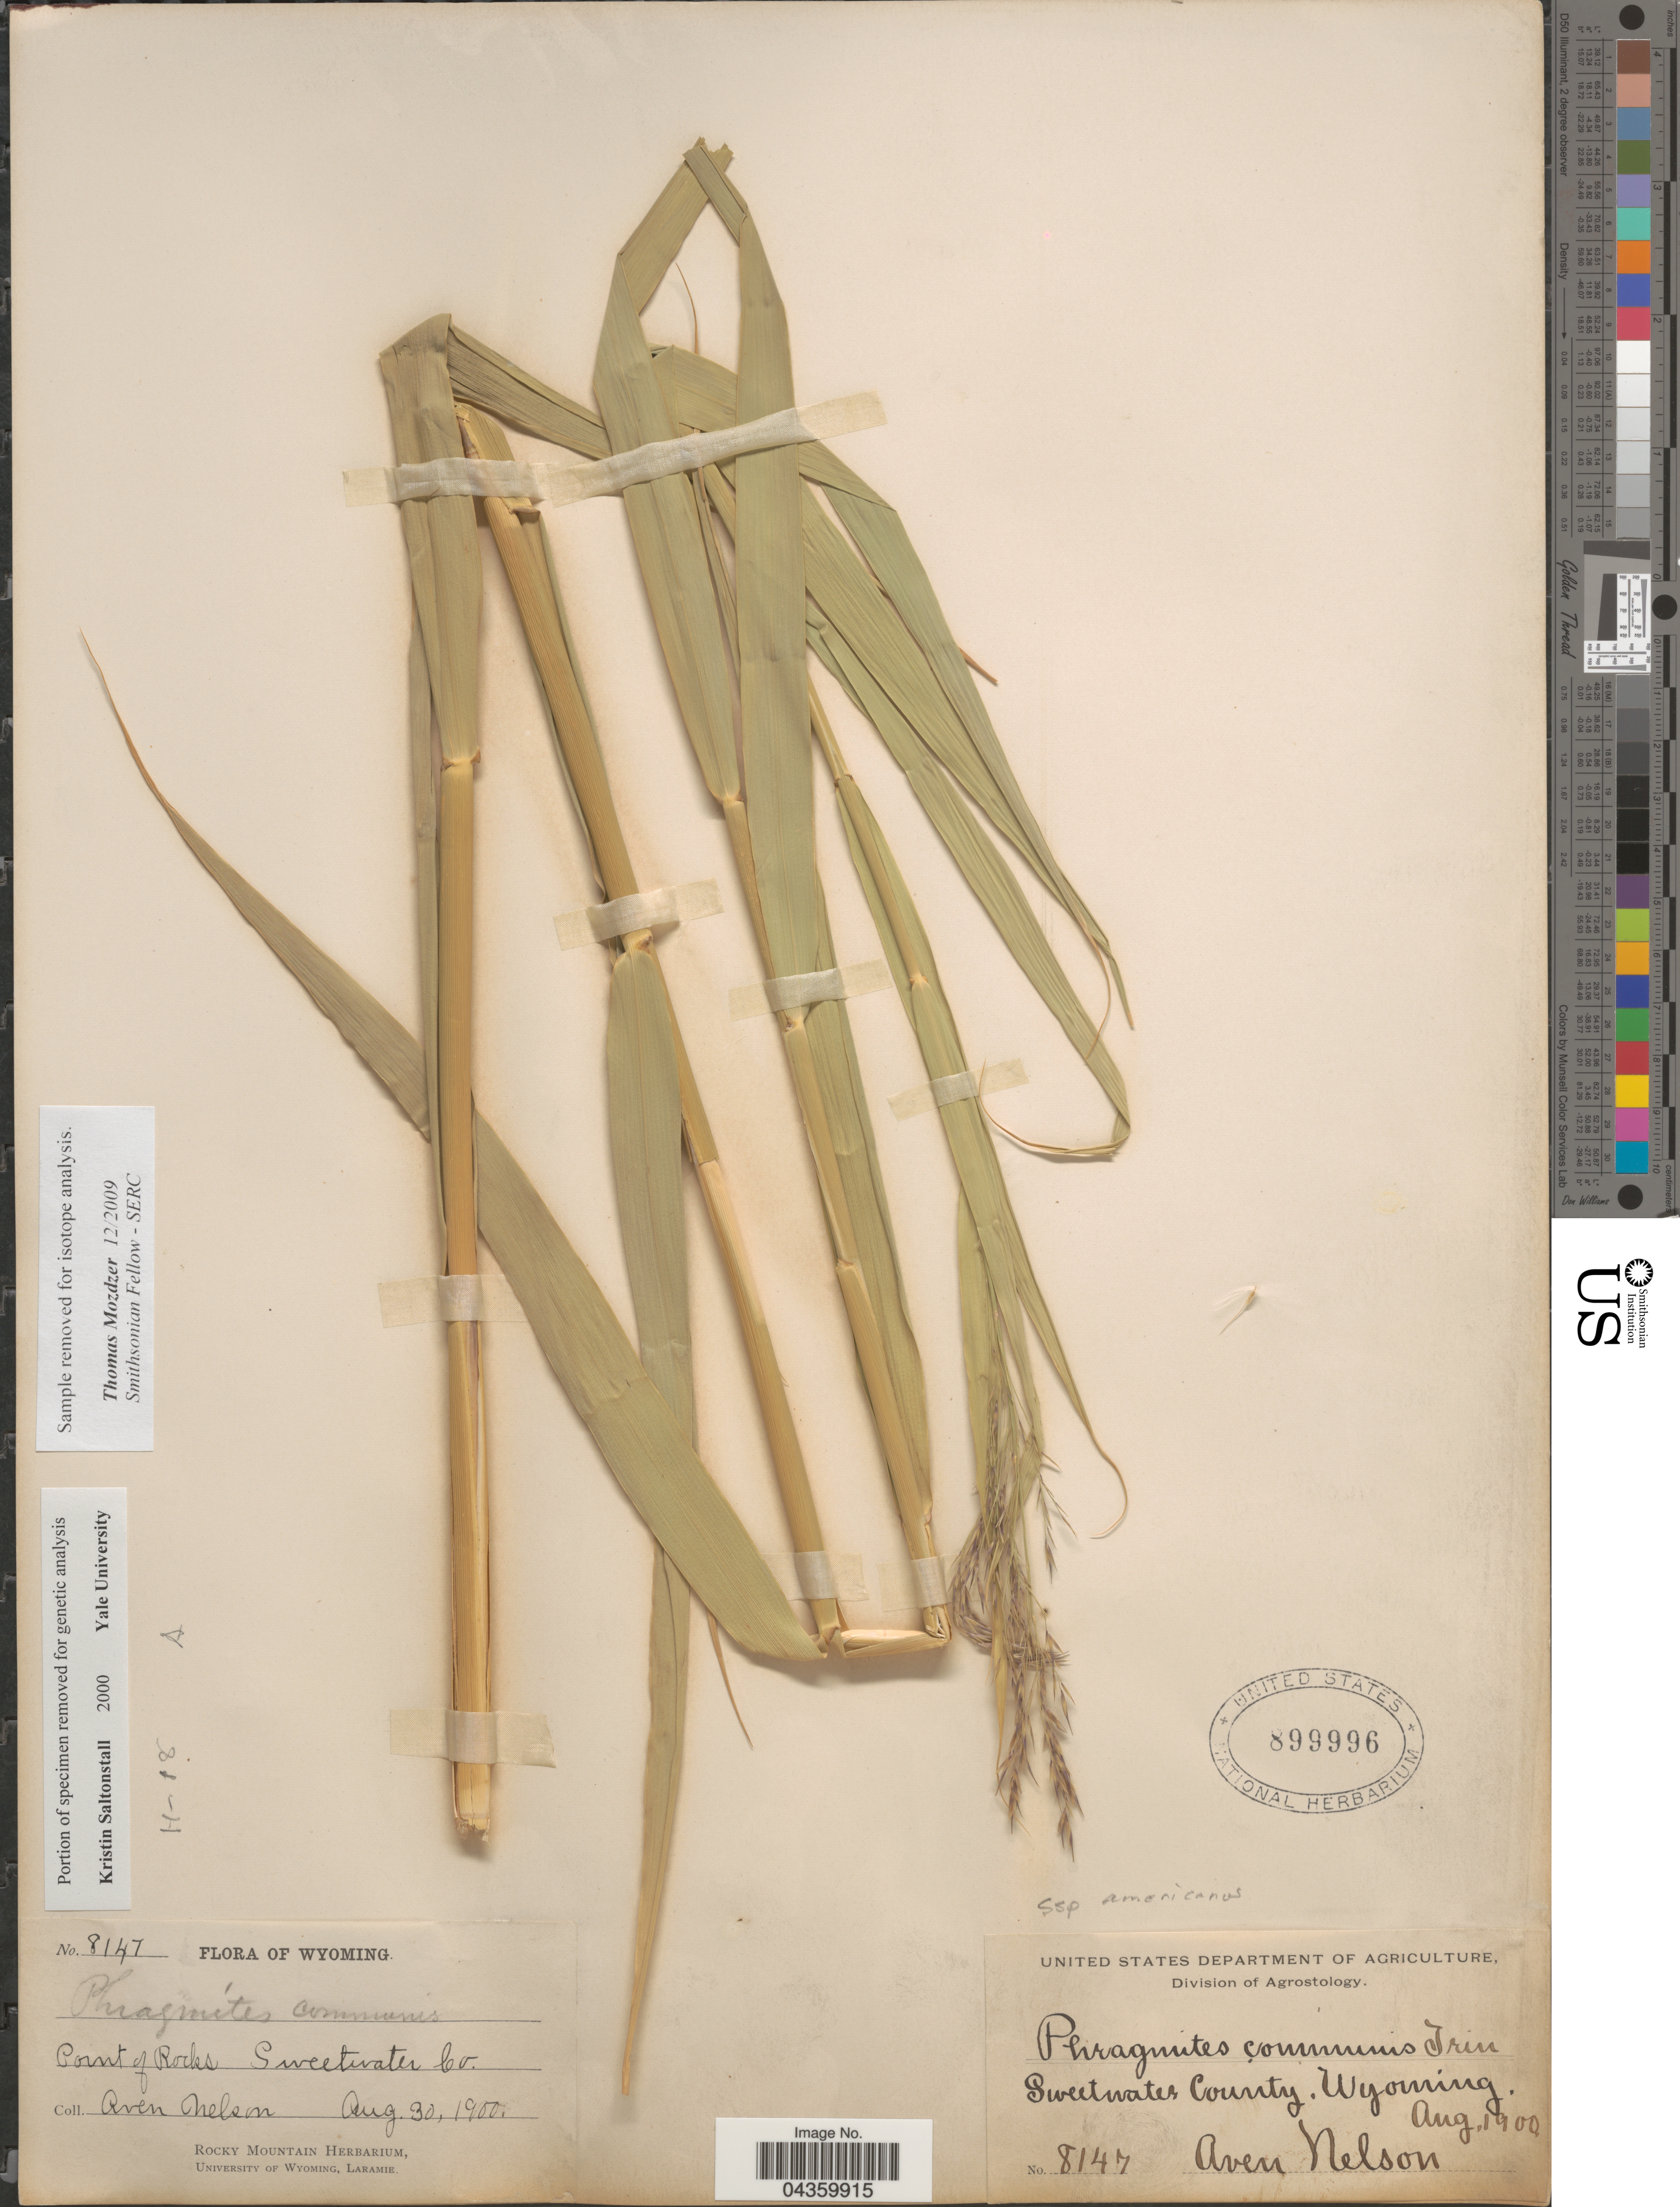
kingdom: Plantae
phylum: Tracheophyta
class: Liliopsida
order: Poales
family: Poaceae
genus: Phragmites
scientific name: Phragmites australis subsp. americanus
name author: Saltonstall & et al.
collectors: A. Nelson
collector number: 8147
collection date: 1900-08-30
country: United States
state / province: Wyoming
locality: Point of Rocks. Sweetwater Co.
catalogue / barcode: US 899996